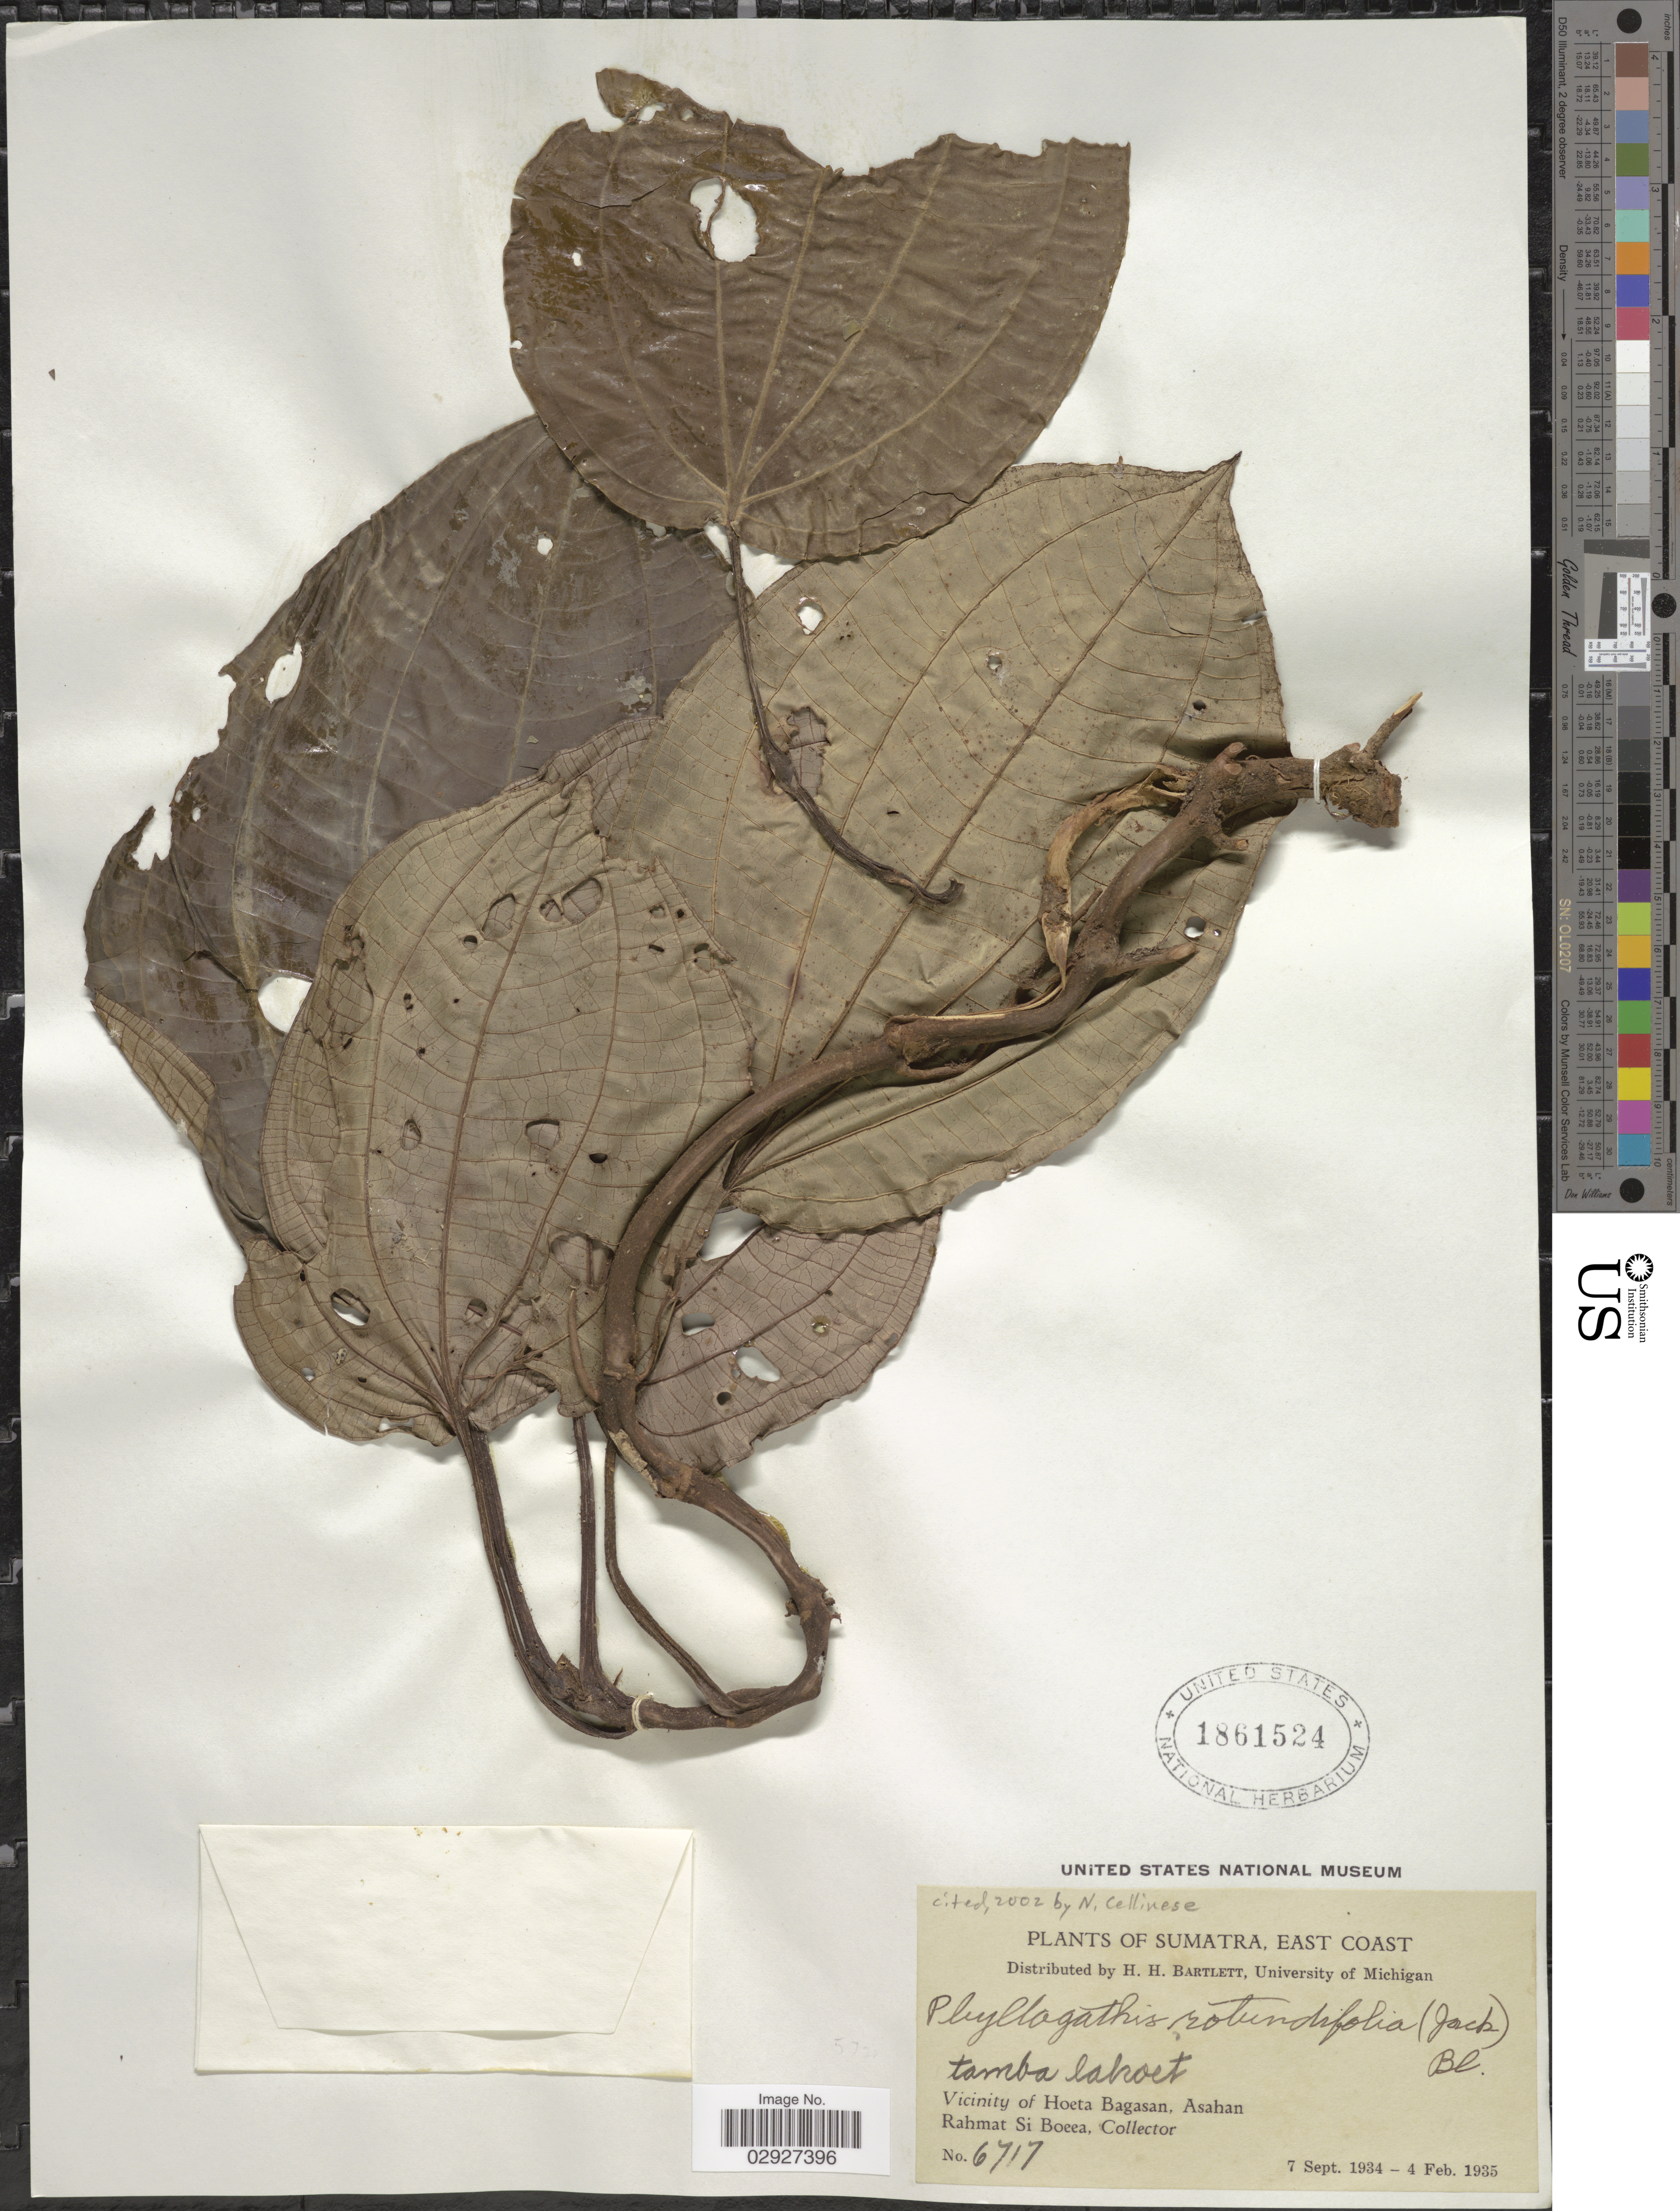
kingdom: Plantae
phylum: Tracheophyta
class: Magnoliopsida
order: Myrtales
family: Melastomataceae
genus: Phyllagathis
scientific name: Phyllagathis rotundifolia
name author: (Jack) Blume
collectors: Rahmat Si Boeea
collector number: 6717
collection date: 1934-09-07/1935-02-04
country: Indonesia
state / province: Sumatra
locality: Sumatra, East Coast, Vicinity of Hoeta Bagasan, Asaban.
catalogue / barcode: US 1861524